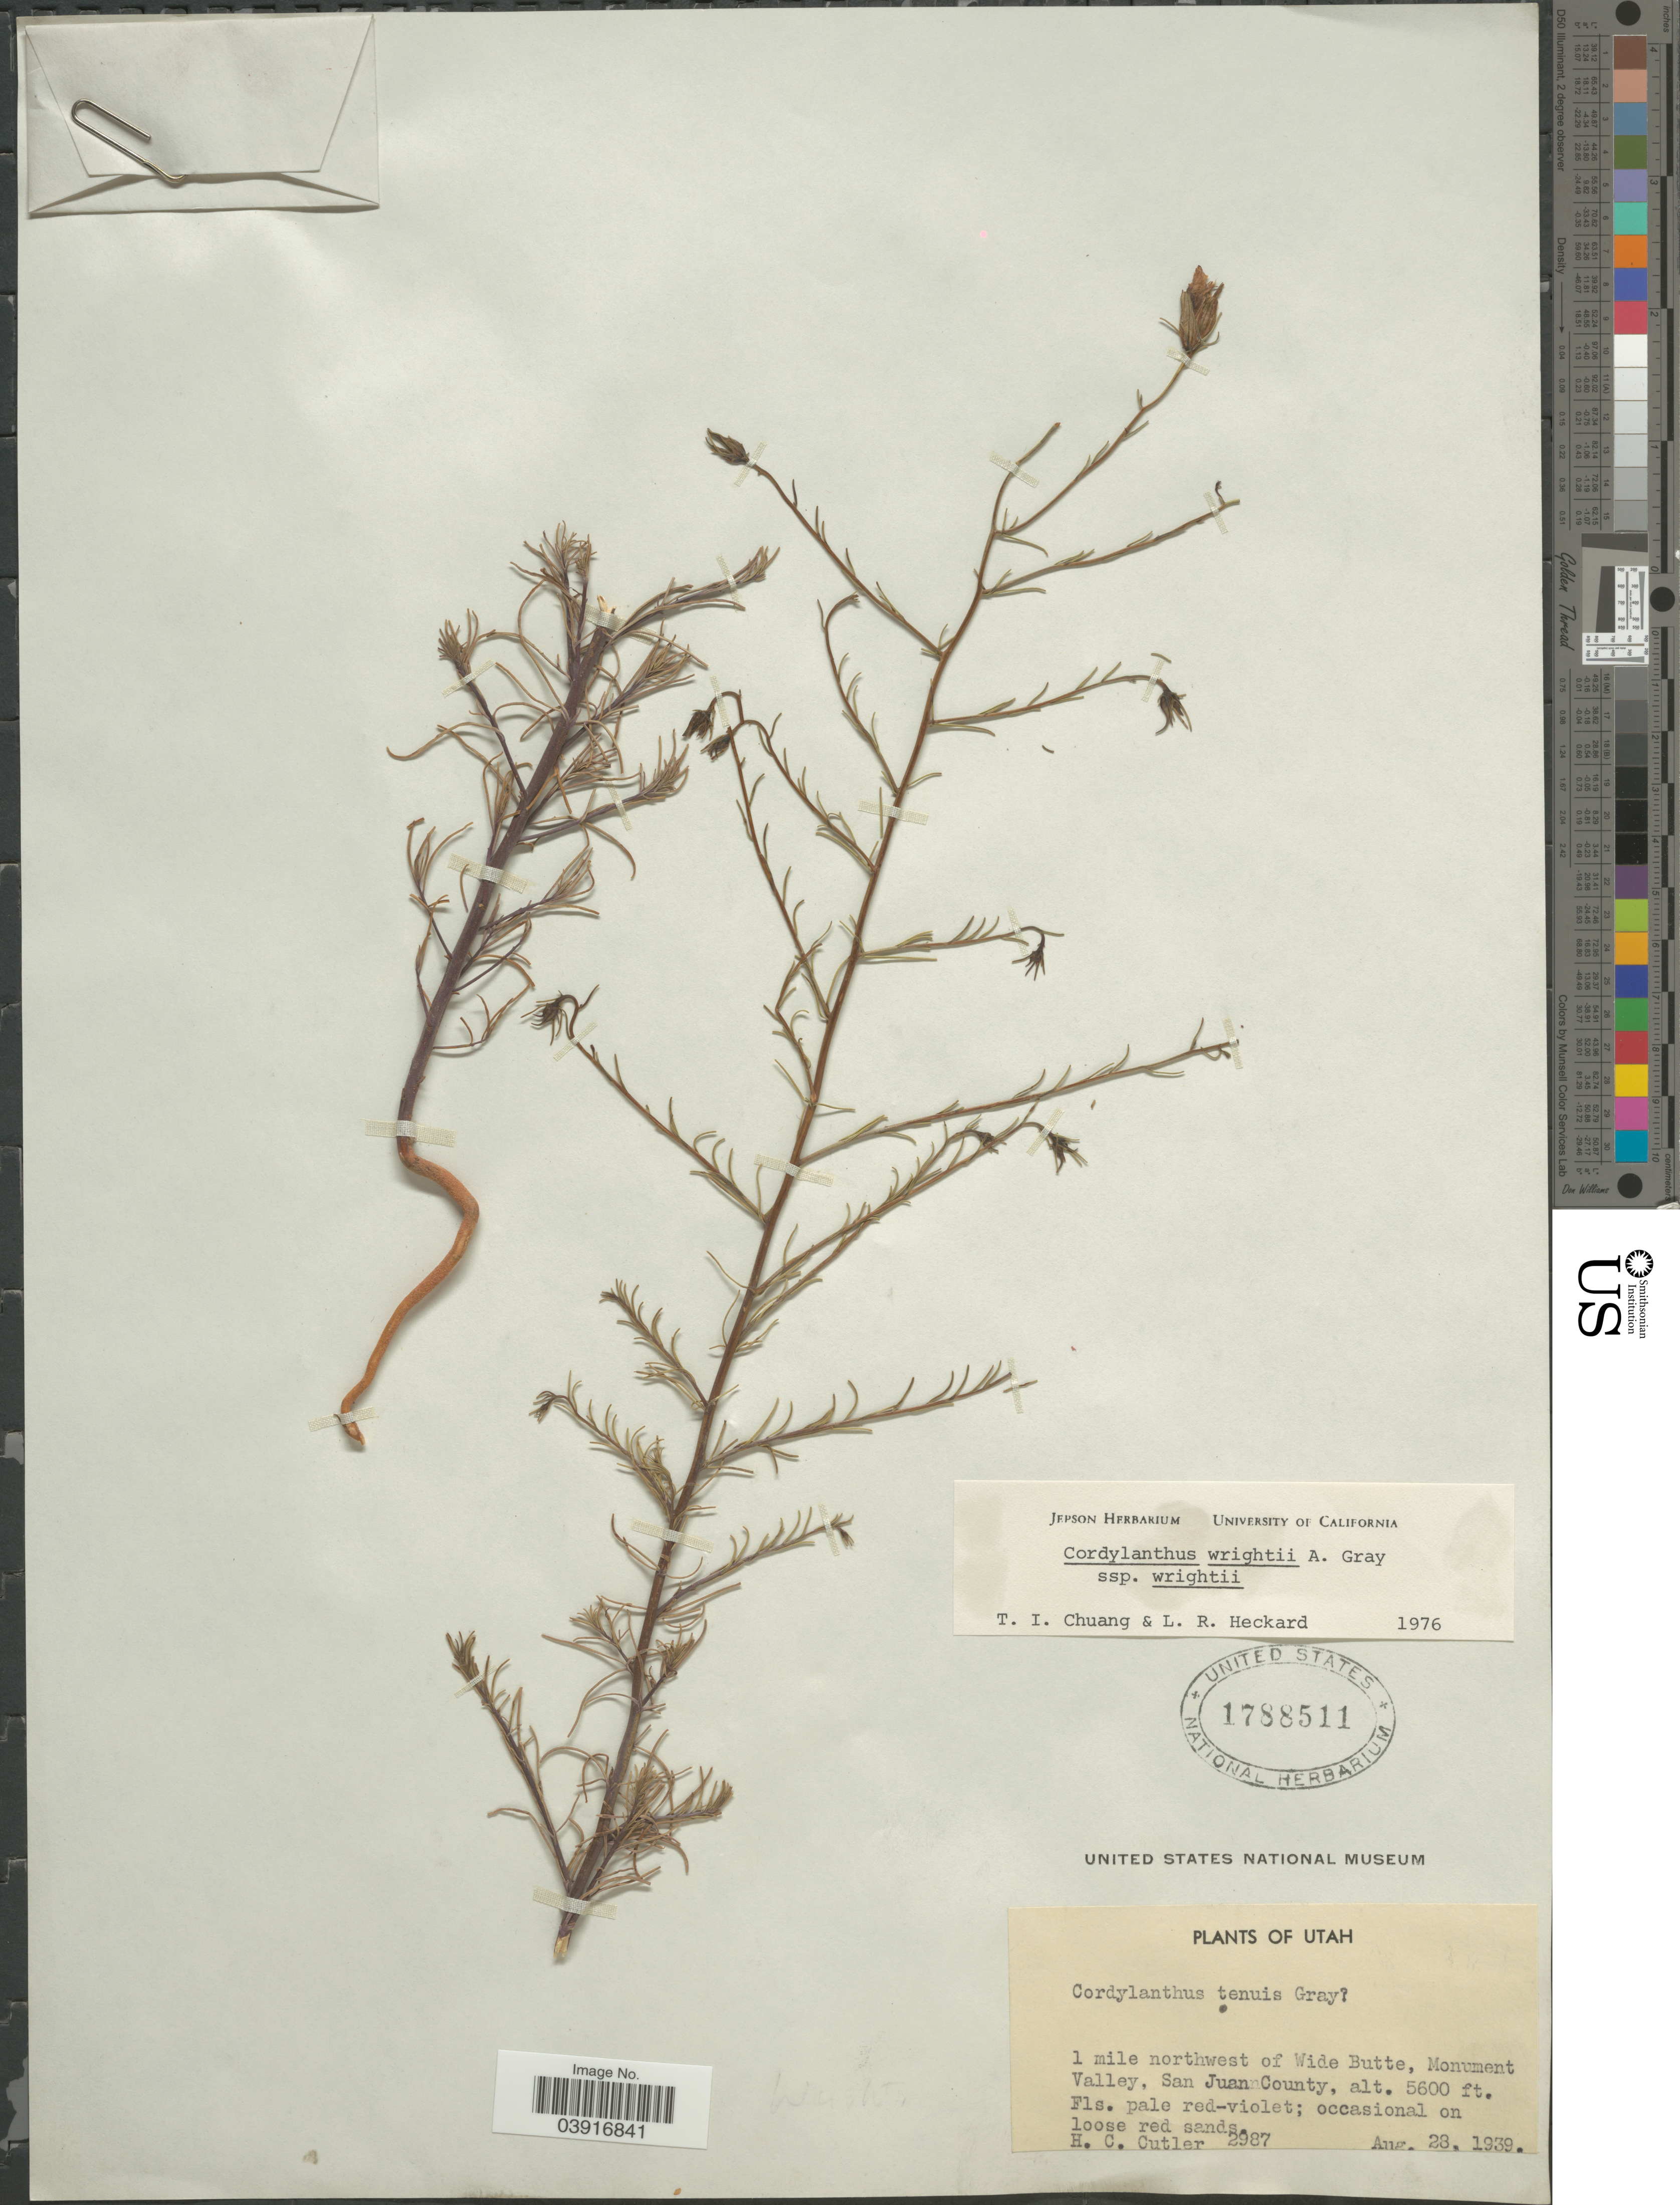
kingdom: Plantae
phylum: Tracheophyta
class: Magnoliopsida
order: Lamiales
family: Orobanchaceae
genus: Cordylanthus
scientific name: Cordylanthus wrightii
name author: A. Gray in Emory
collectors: H. C. Cutler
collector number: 2987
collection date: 1939-08-28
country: United States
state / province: Utah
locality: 1 mile northwest of Wide Butte, Monument Valley, San Juan County.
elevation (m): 1707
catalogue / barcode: US 1788511